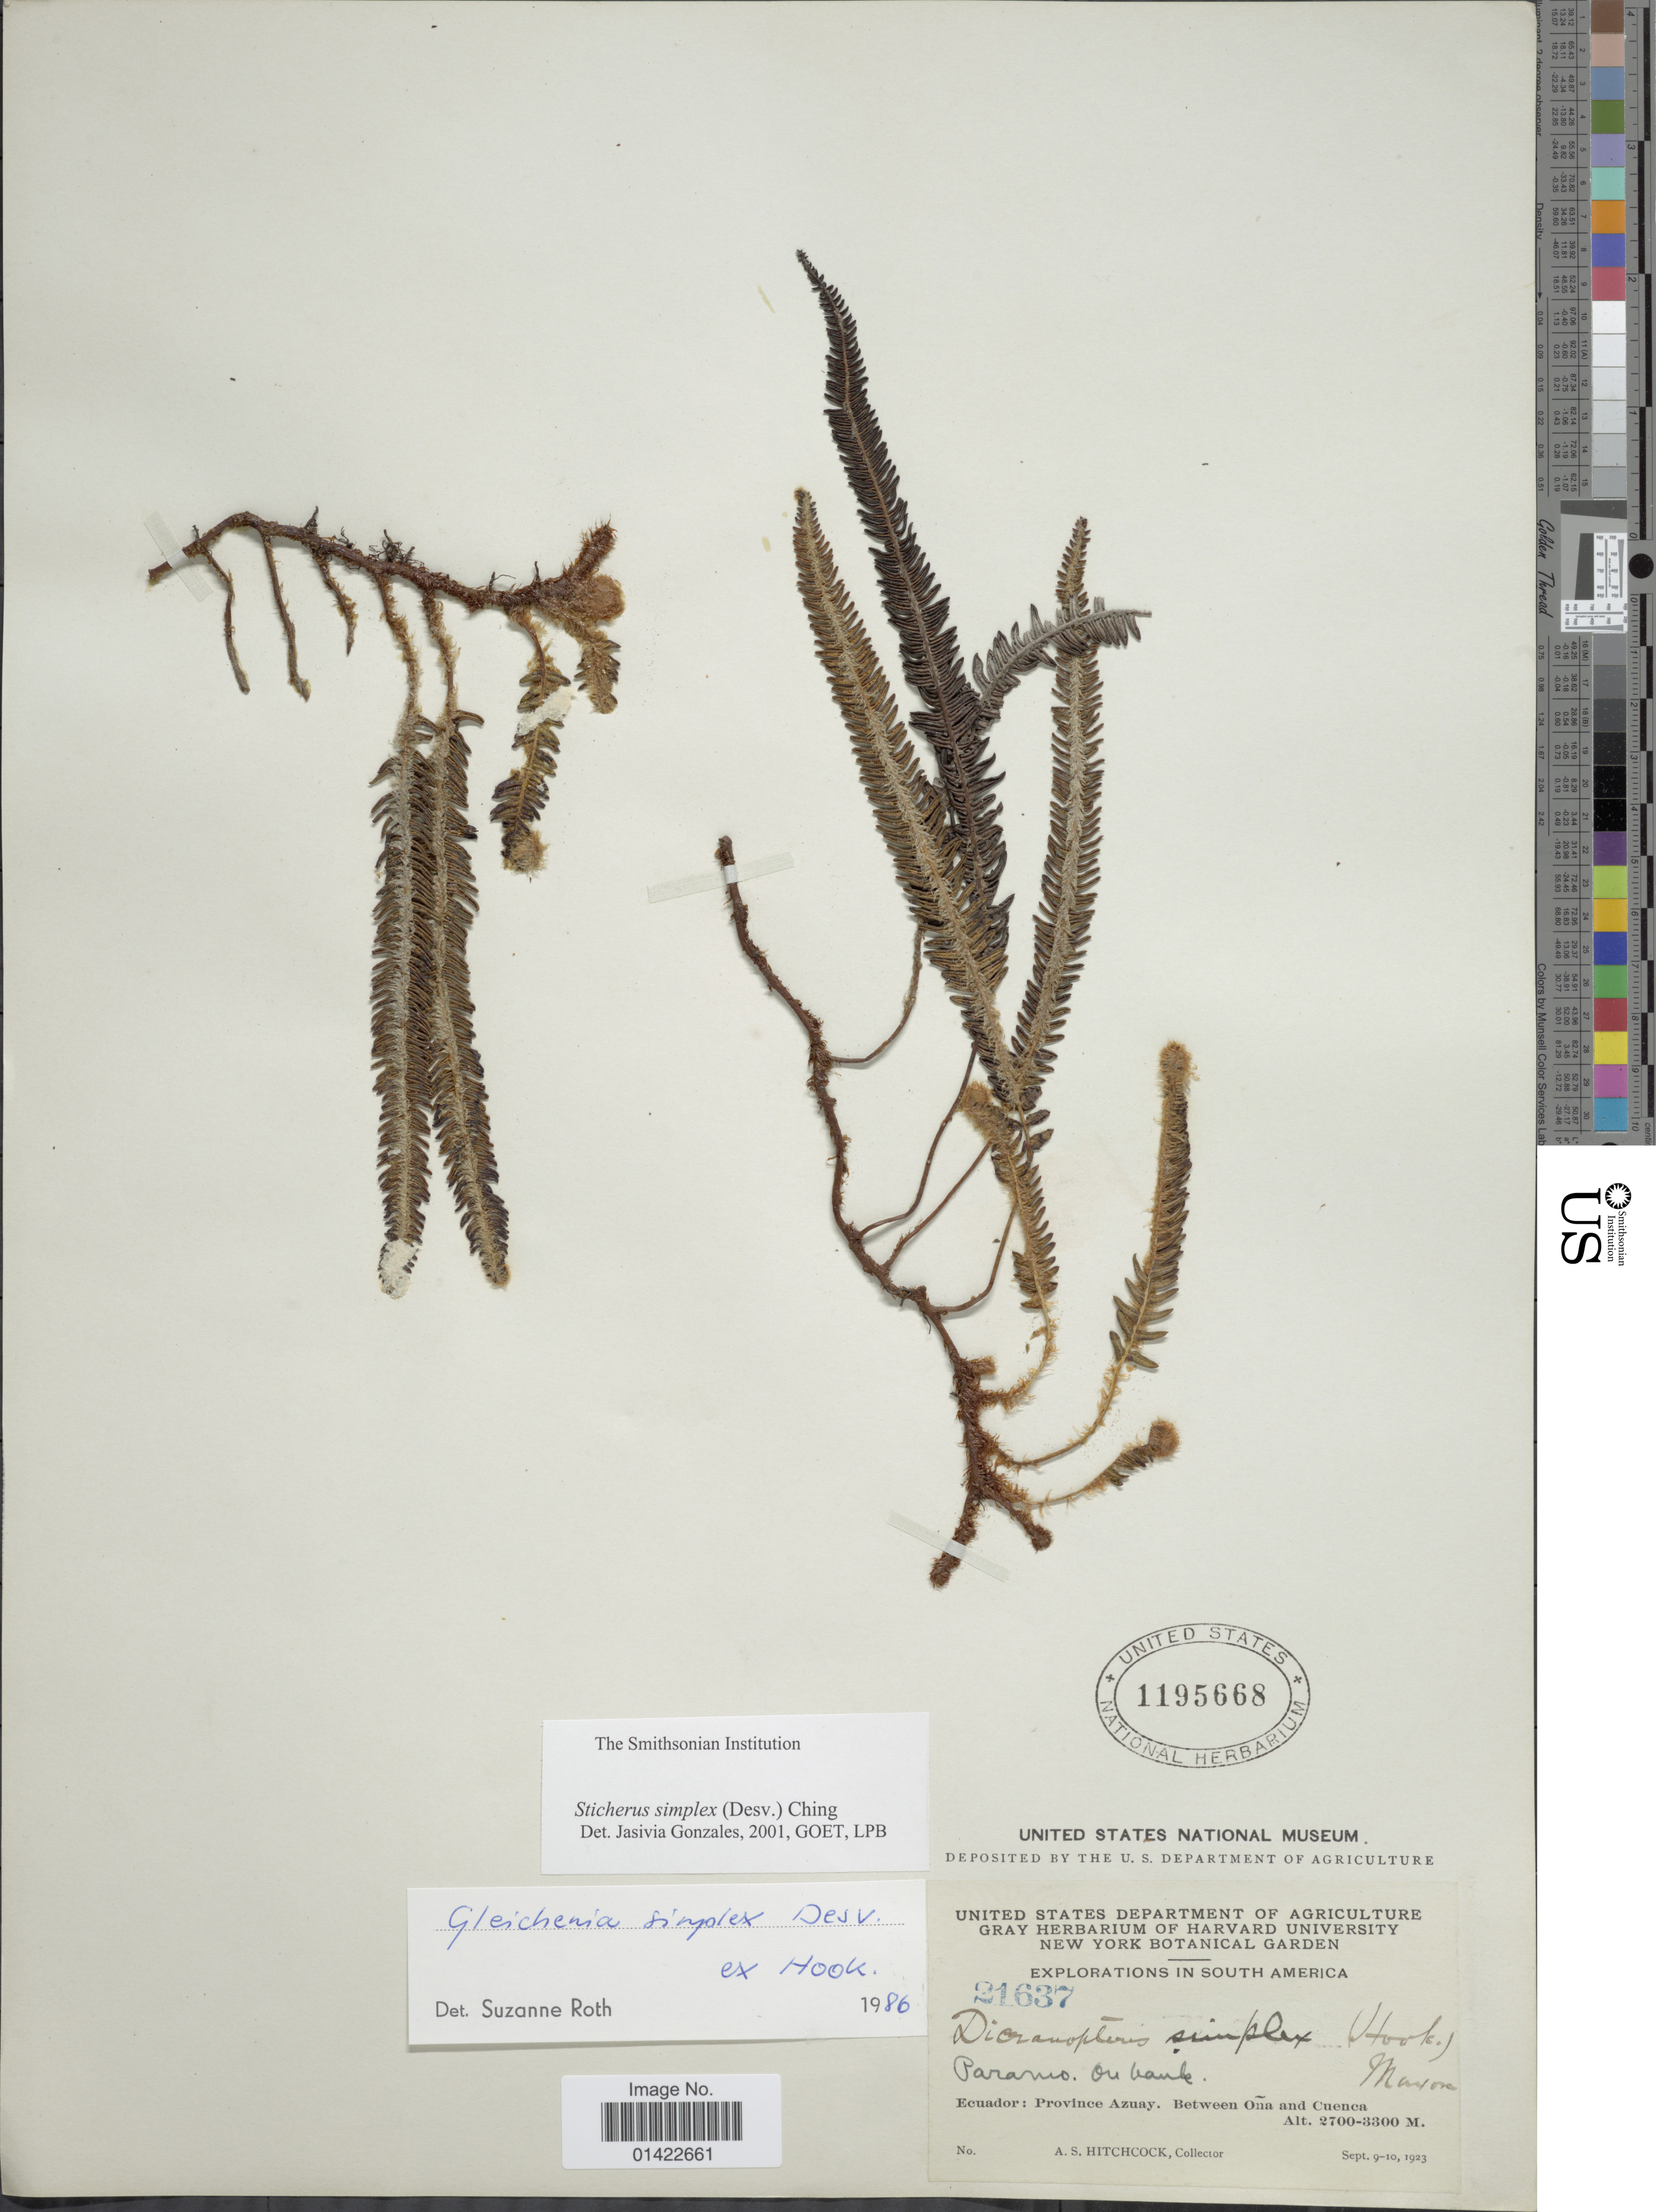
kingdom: Plantae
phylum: Tracheophyta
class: Polypodiopsida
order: Gleicheniales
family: Gleicheniaceae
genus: Sticherus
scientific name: Sticherus simplex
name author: (Desv.) Ching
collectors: A. S. Hitchcock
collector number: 21637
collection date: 1923-09-09/1923-09-10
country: Ecuador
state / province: Azuay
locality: Between Oña and Cuenca.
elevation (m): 2700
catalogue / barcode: US 1195668